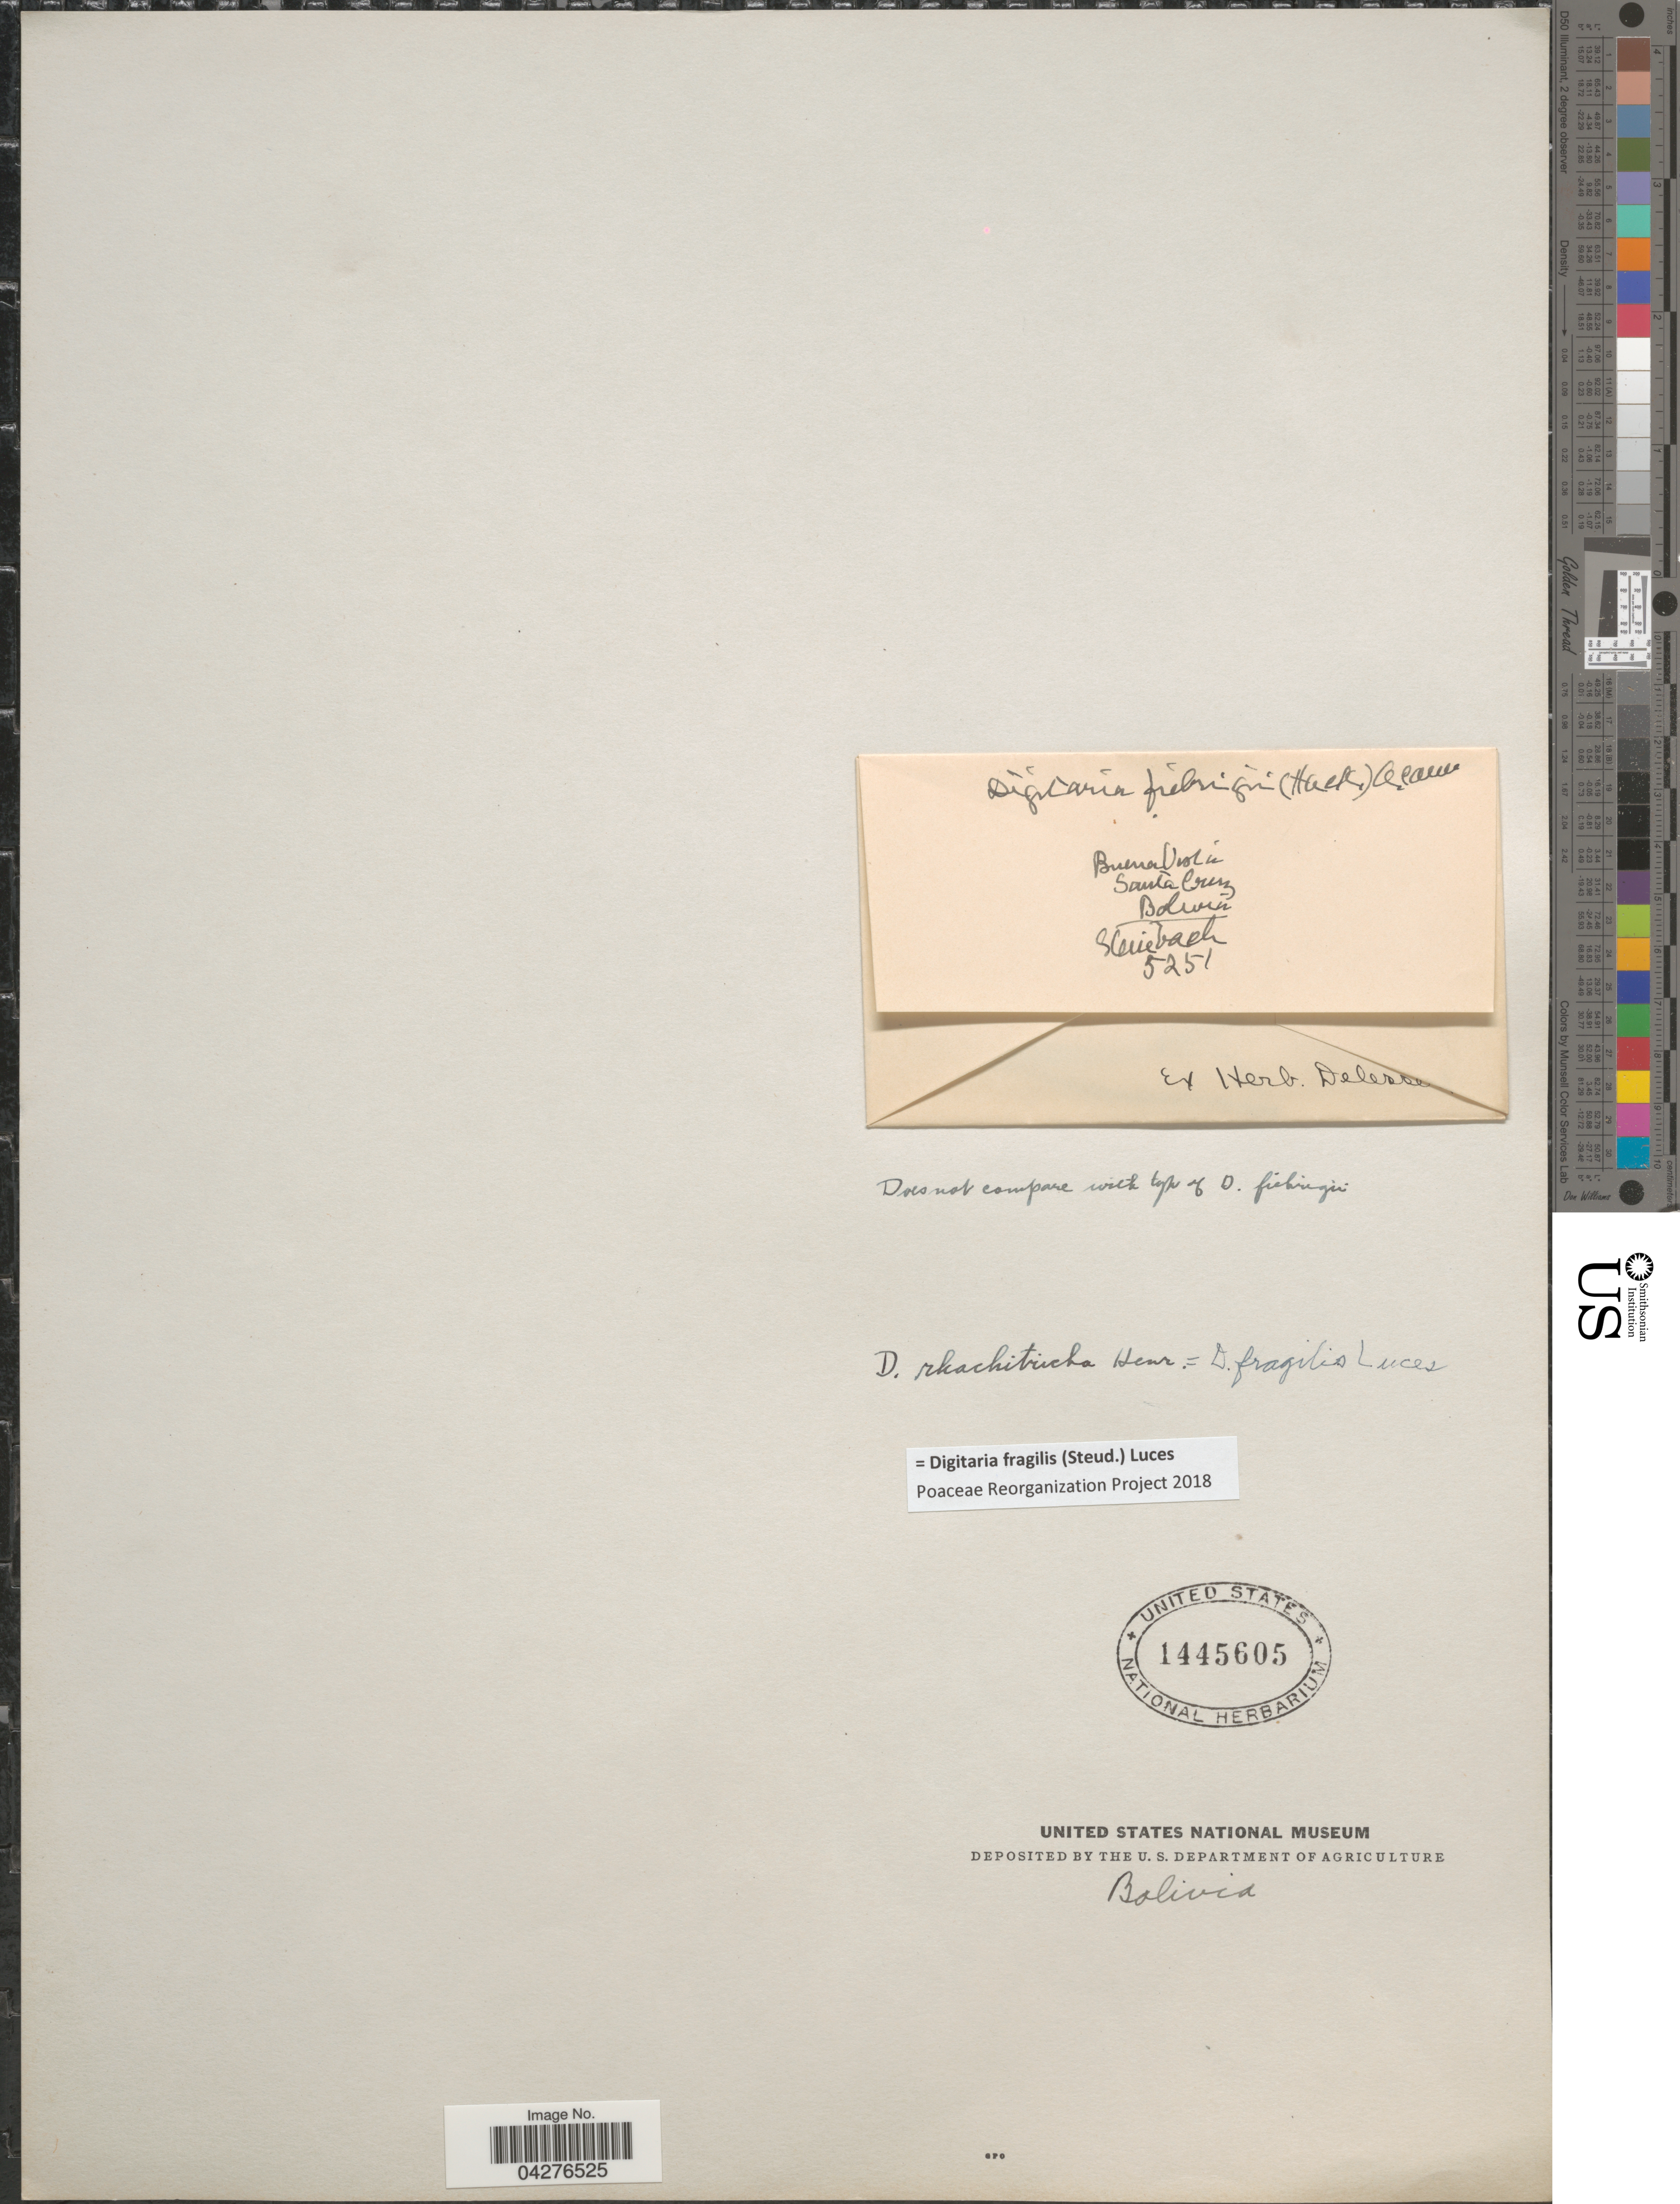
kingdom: Plantae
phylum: Tracheophyta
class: Liliopsida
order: Poales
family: Poaceae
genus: Digitaria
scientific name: Digitaria fragilis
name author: (Steud.) Luces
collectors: Steinbach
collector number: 5251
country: Bolivia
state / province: Santa Cruz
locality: Buena Vista.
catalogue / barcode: US 1445605